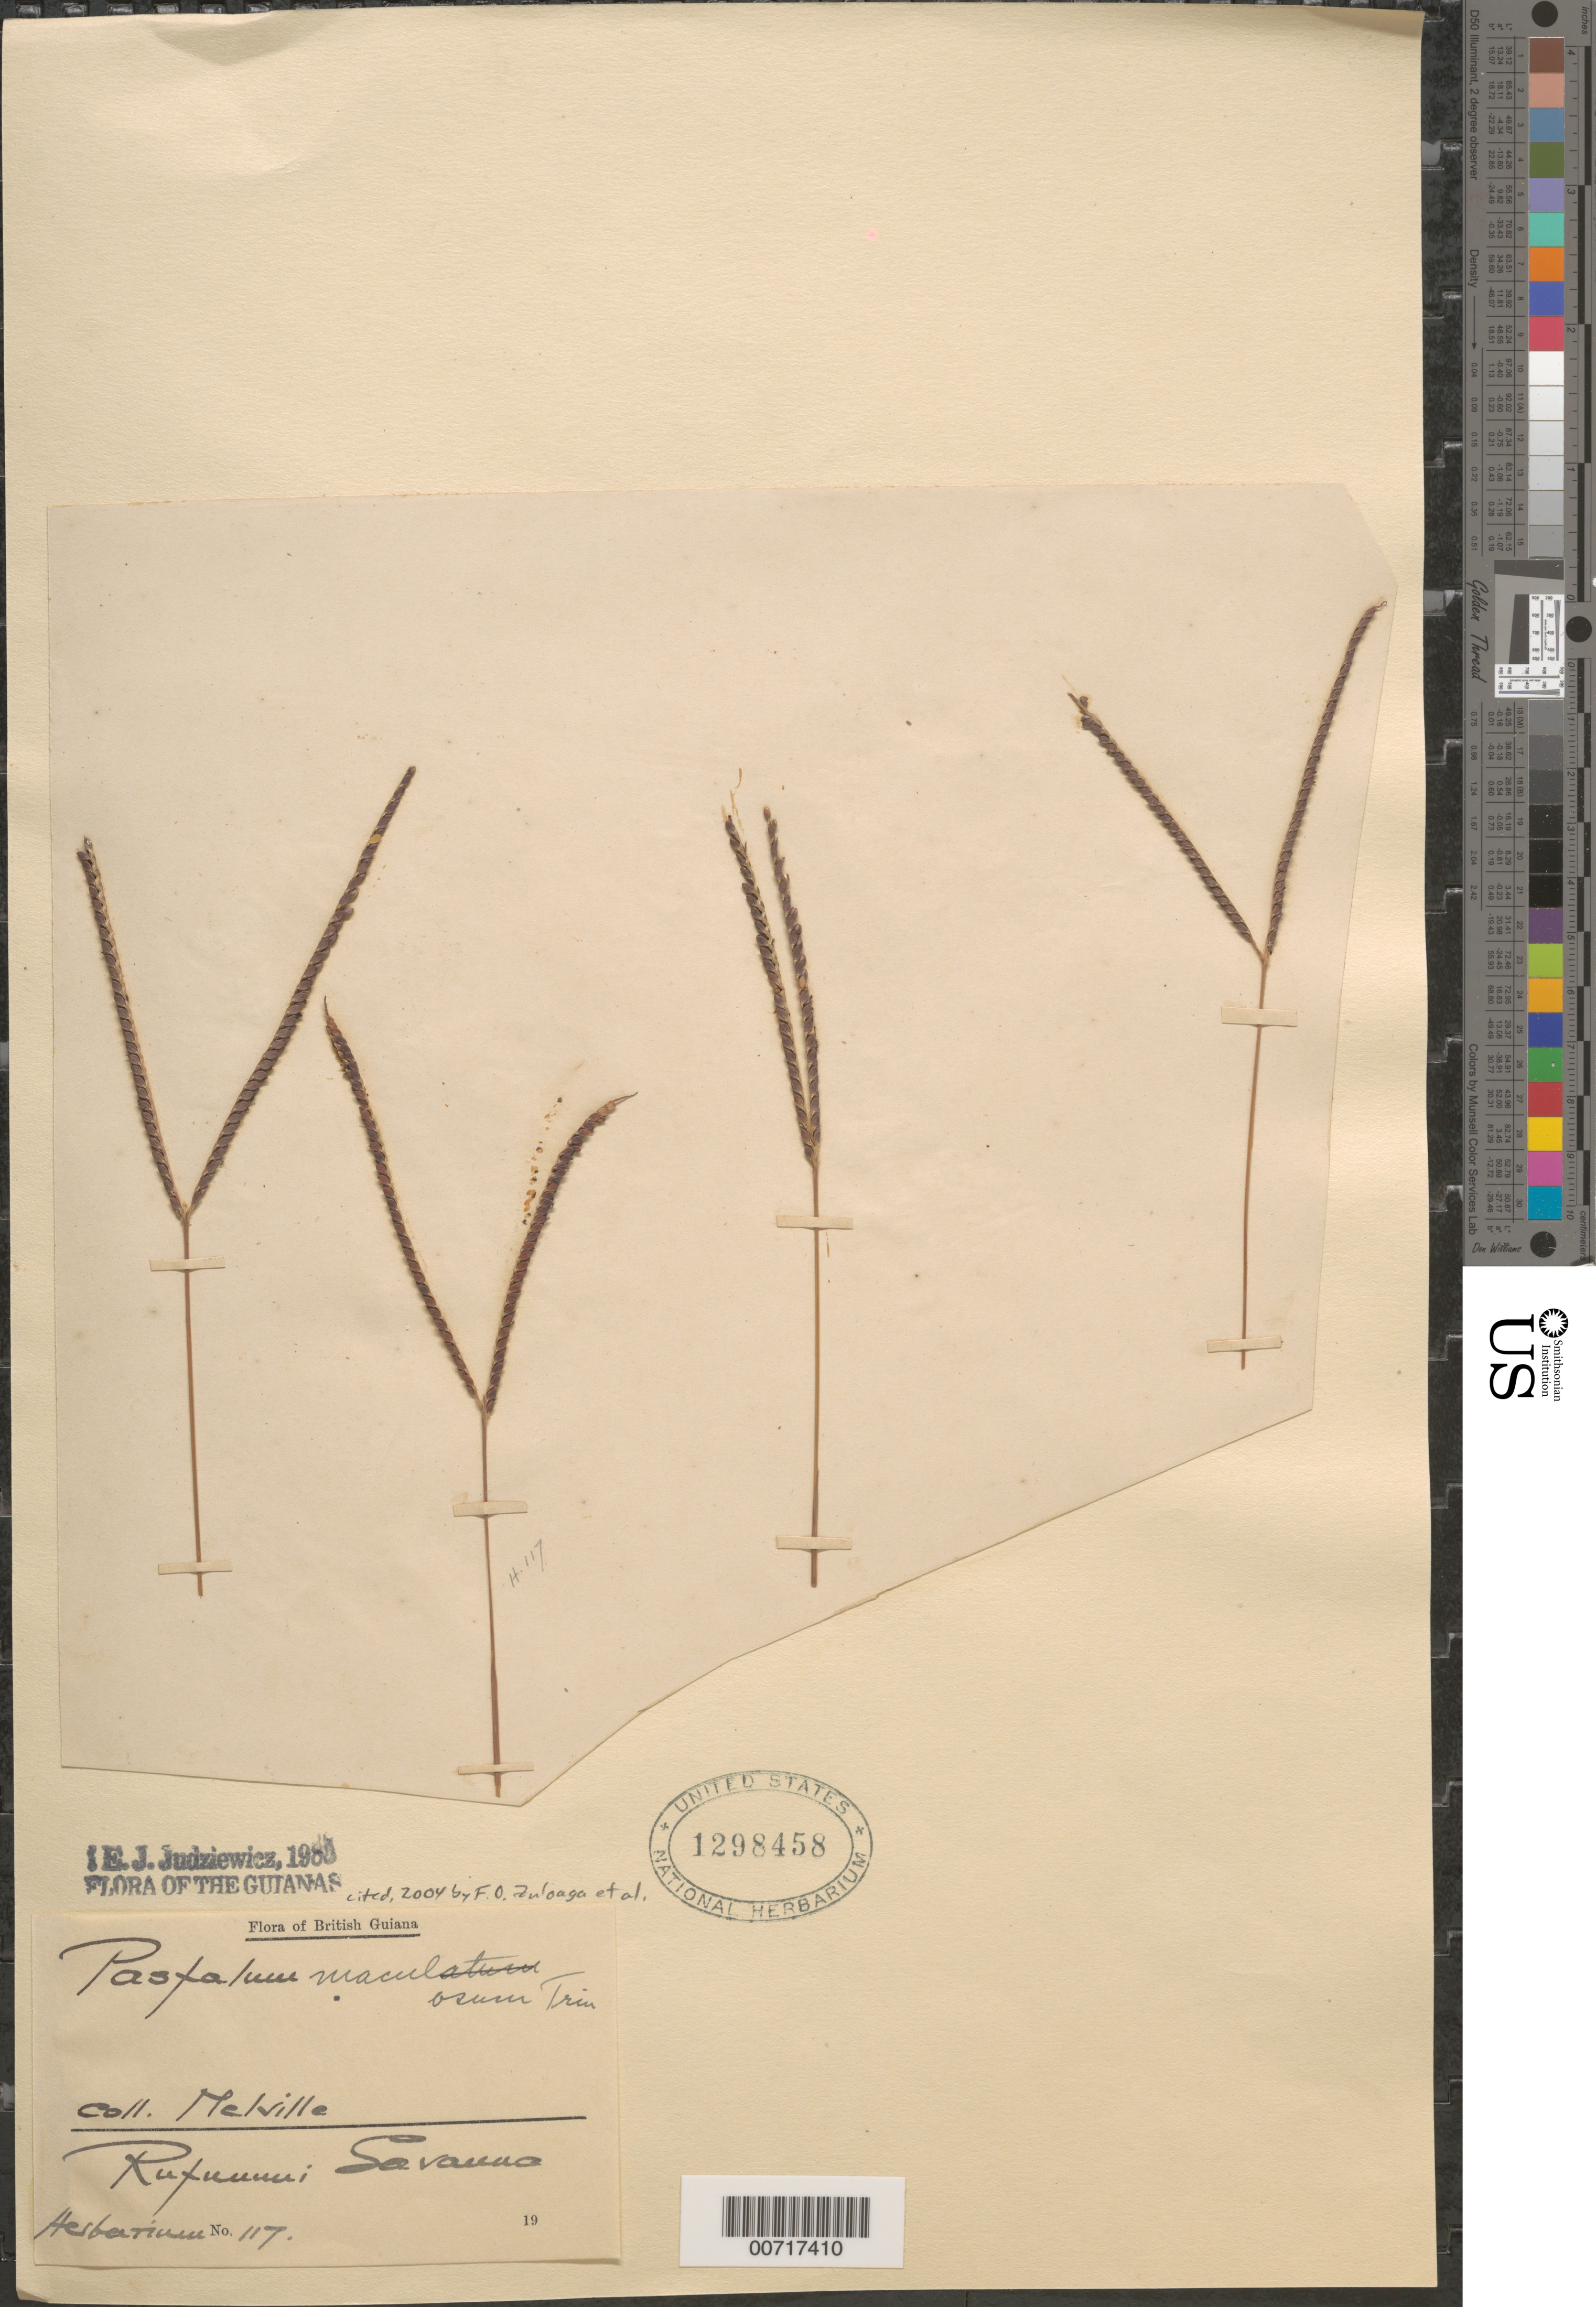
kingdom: Plantae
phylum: Tracheophyta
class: Liliopsida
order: Poales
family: Poaceae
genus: Paspalum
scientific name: Paspalum maculosum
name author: Trin.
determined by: Judziewicz, E. J.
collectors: H. Melville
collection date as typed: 19??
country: Guyana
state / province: U. Takutu-U. Essequibo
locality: Rupununi Savanna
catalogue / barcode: US 1298458